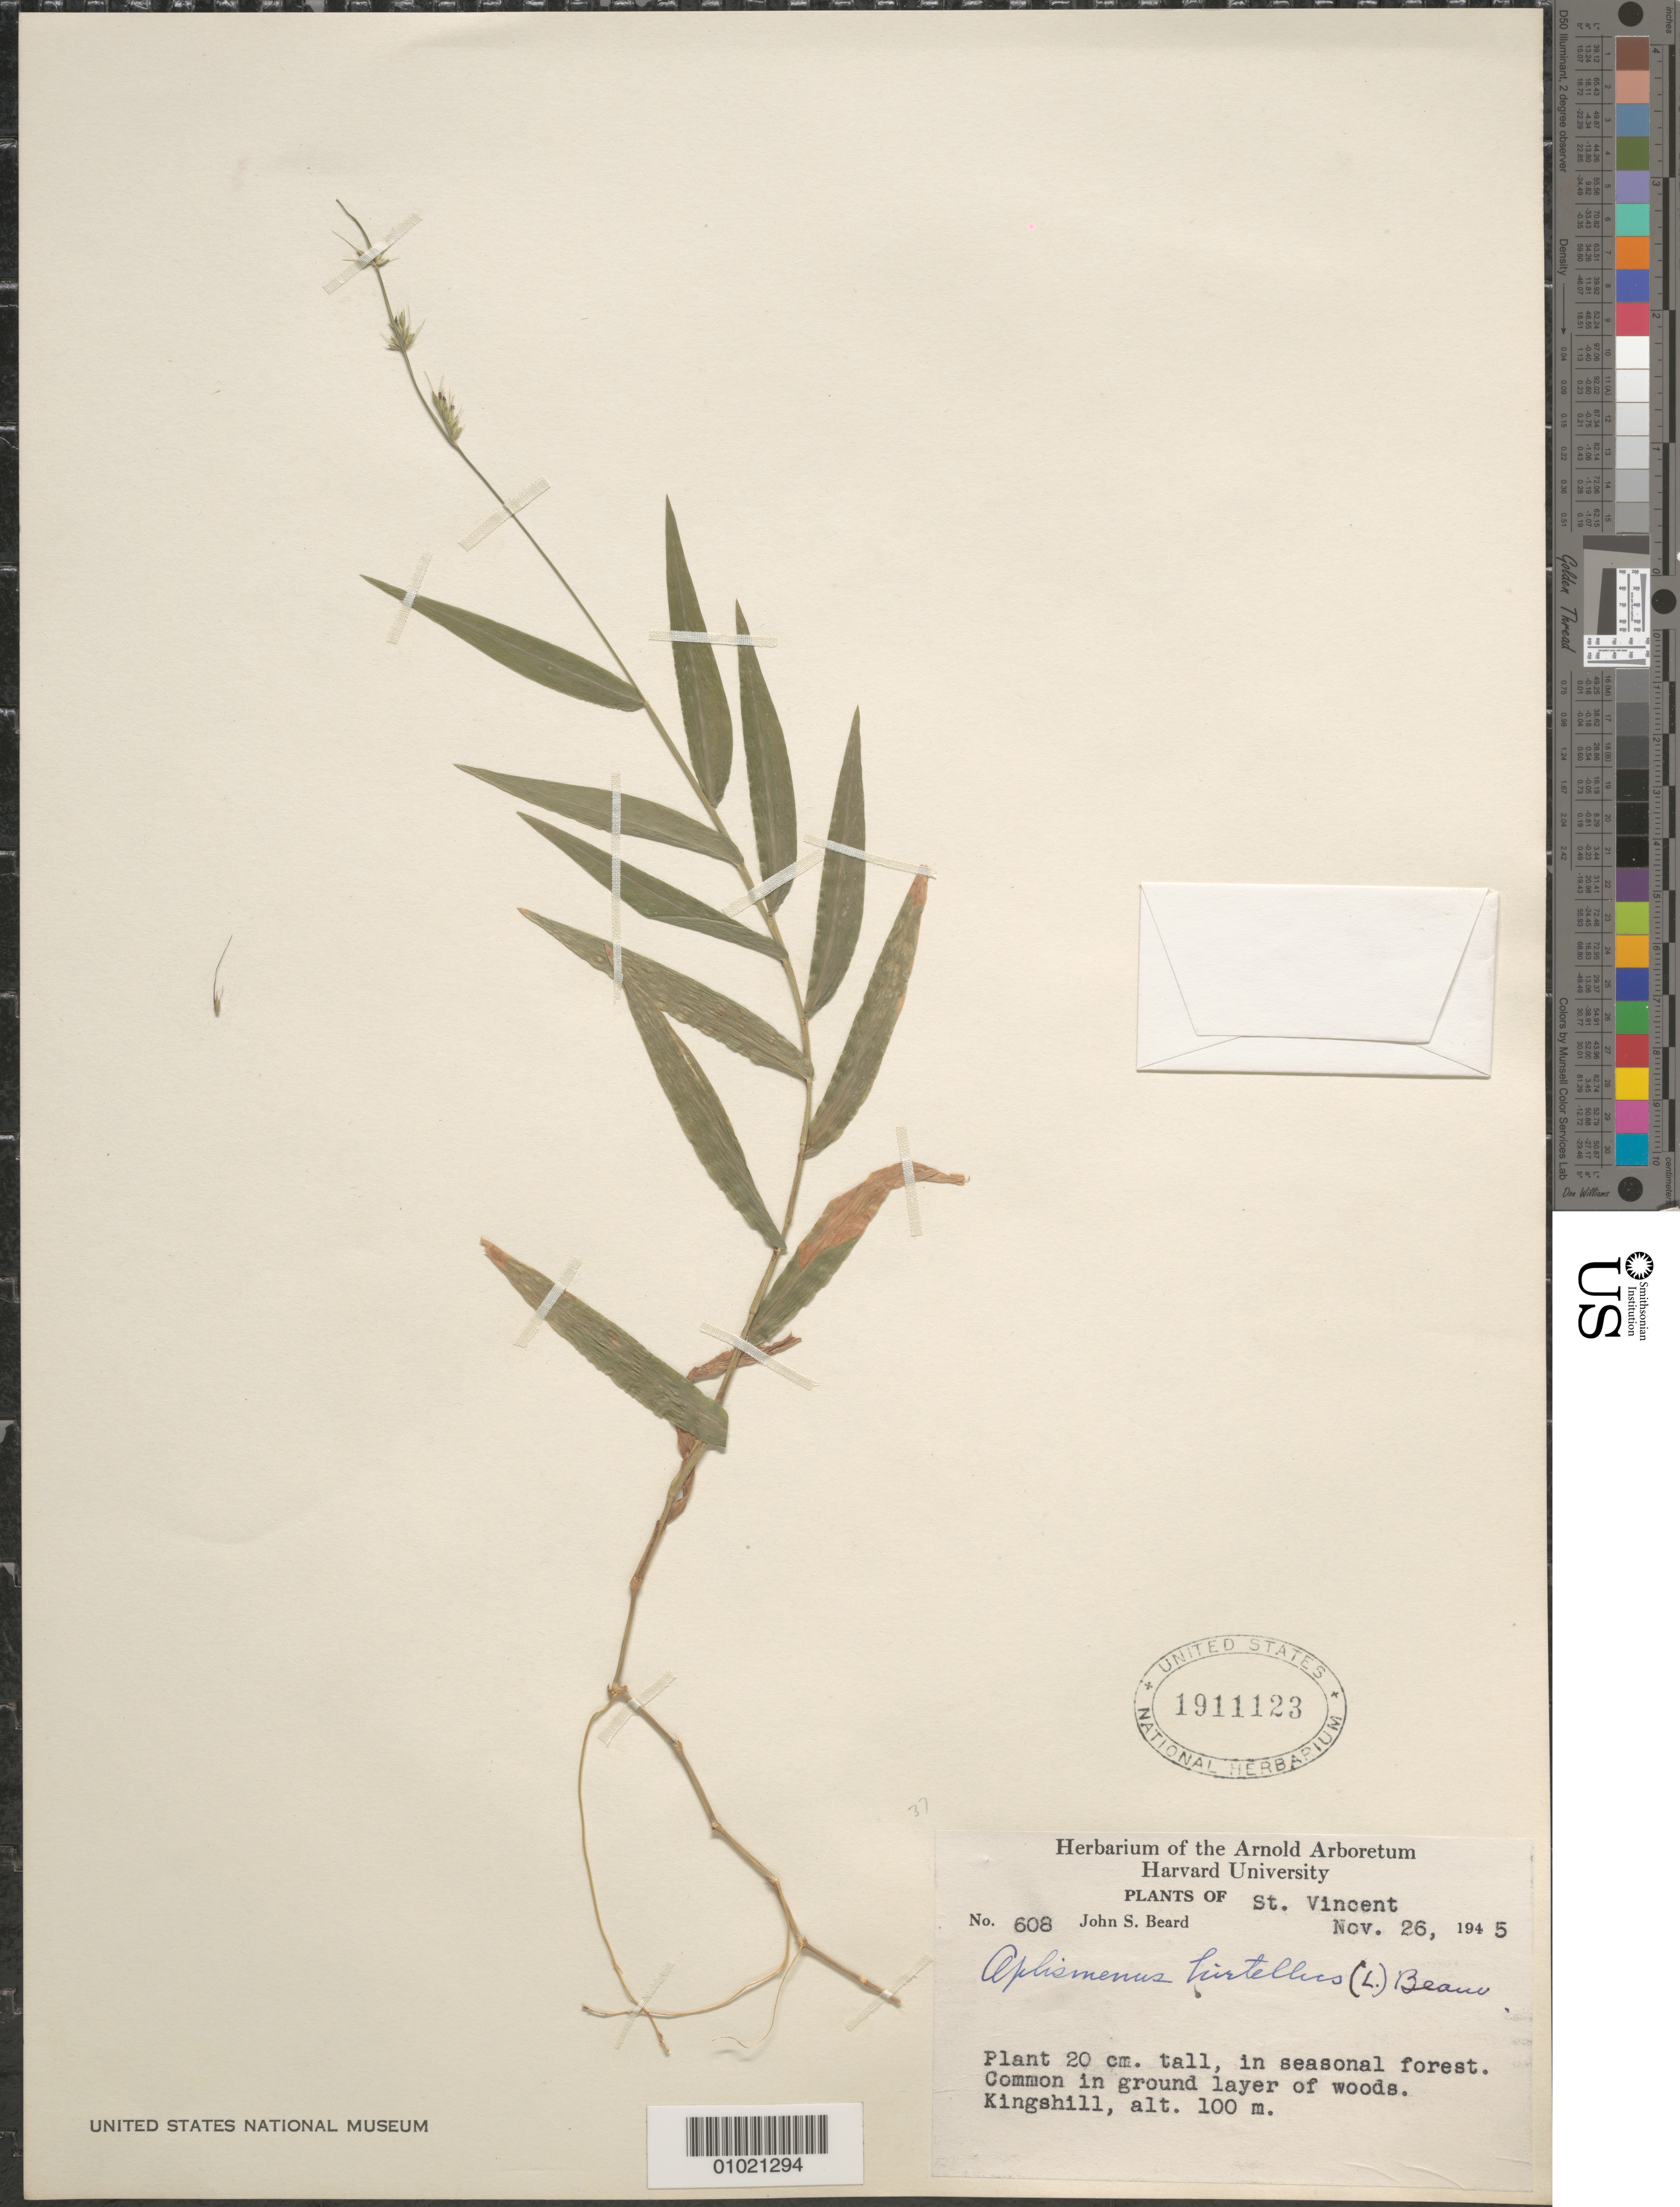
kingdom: Plantae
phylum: Tracheophyta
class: Liliopsida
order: Poales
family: Poaceae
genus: Oplismenus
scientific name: Oplismenus hirtellus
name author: (L.) P. Beauv.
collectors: J. Beard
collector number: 608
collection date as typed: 26 Nov 1945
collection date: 1945-11-26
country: St. Vincent - Grenadines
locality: Kingshill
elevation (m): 100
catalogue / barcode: US 1911123